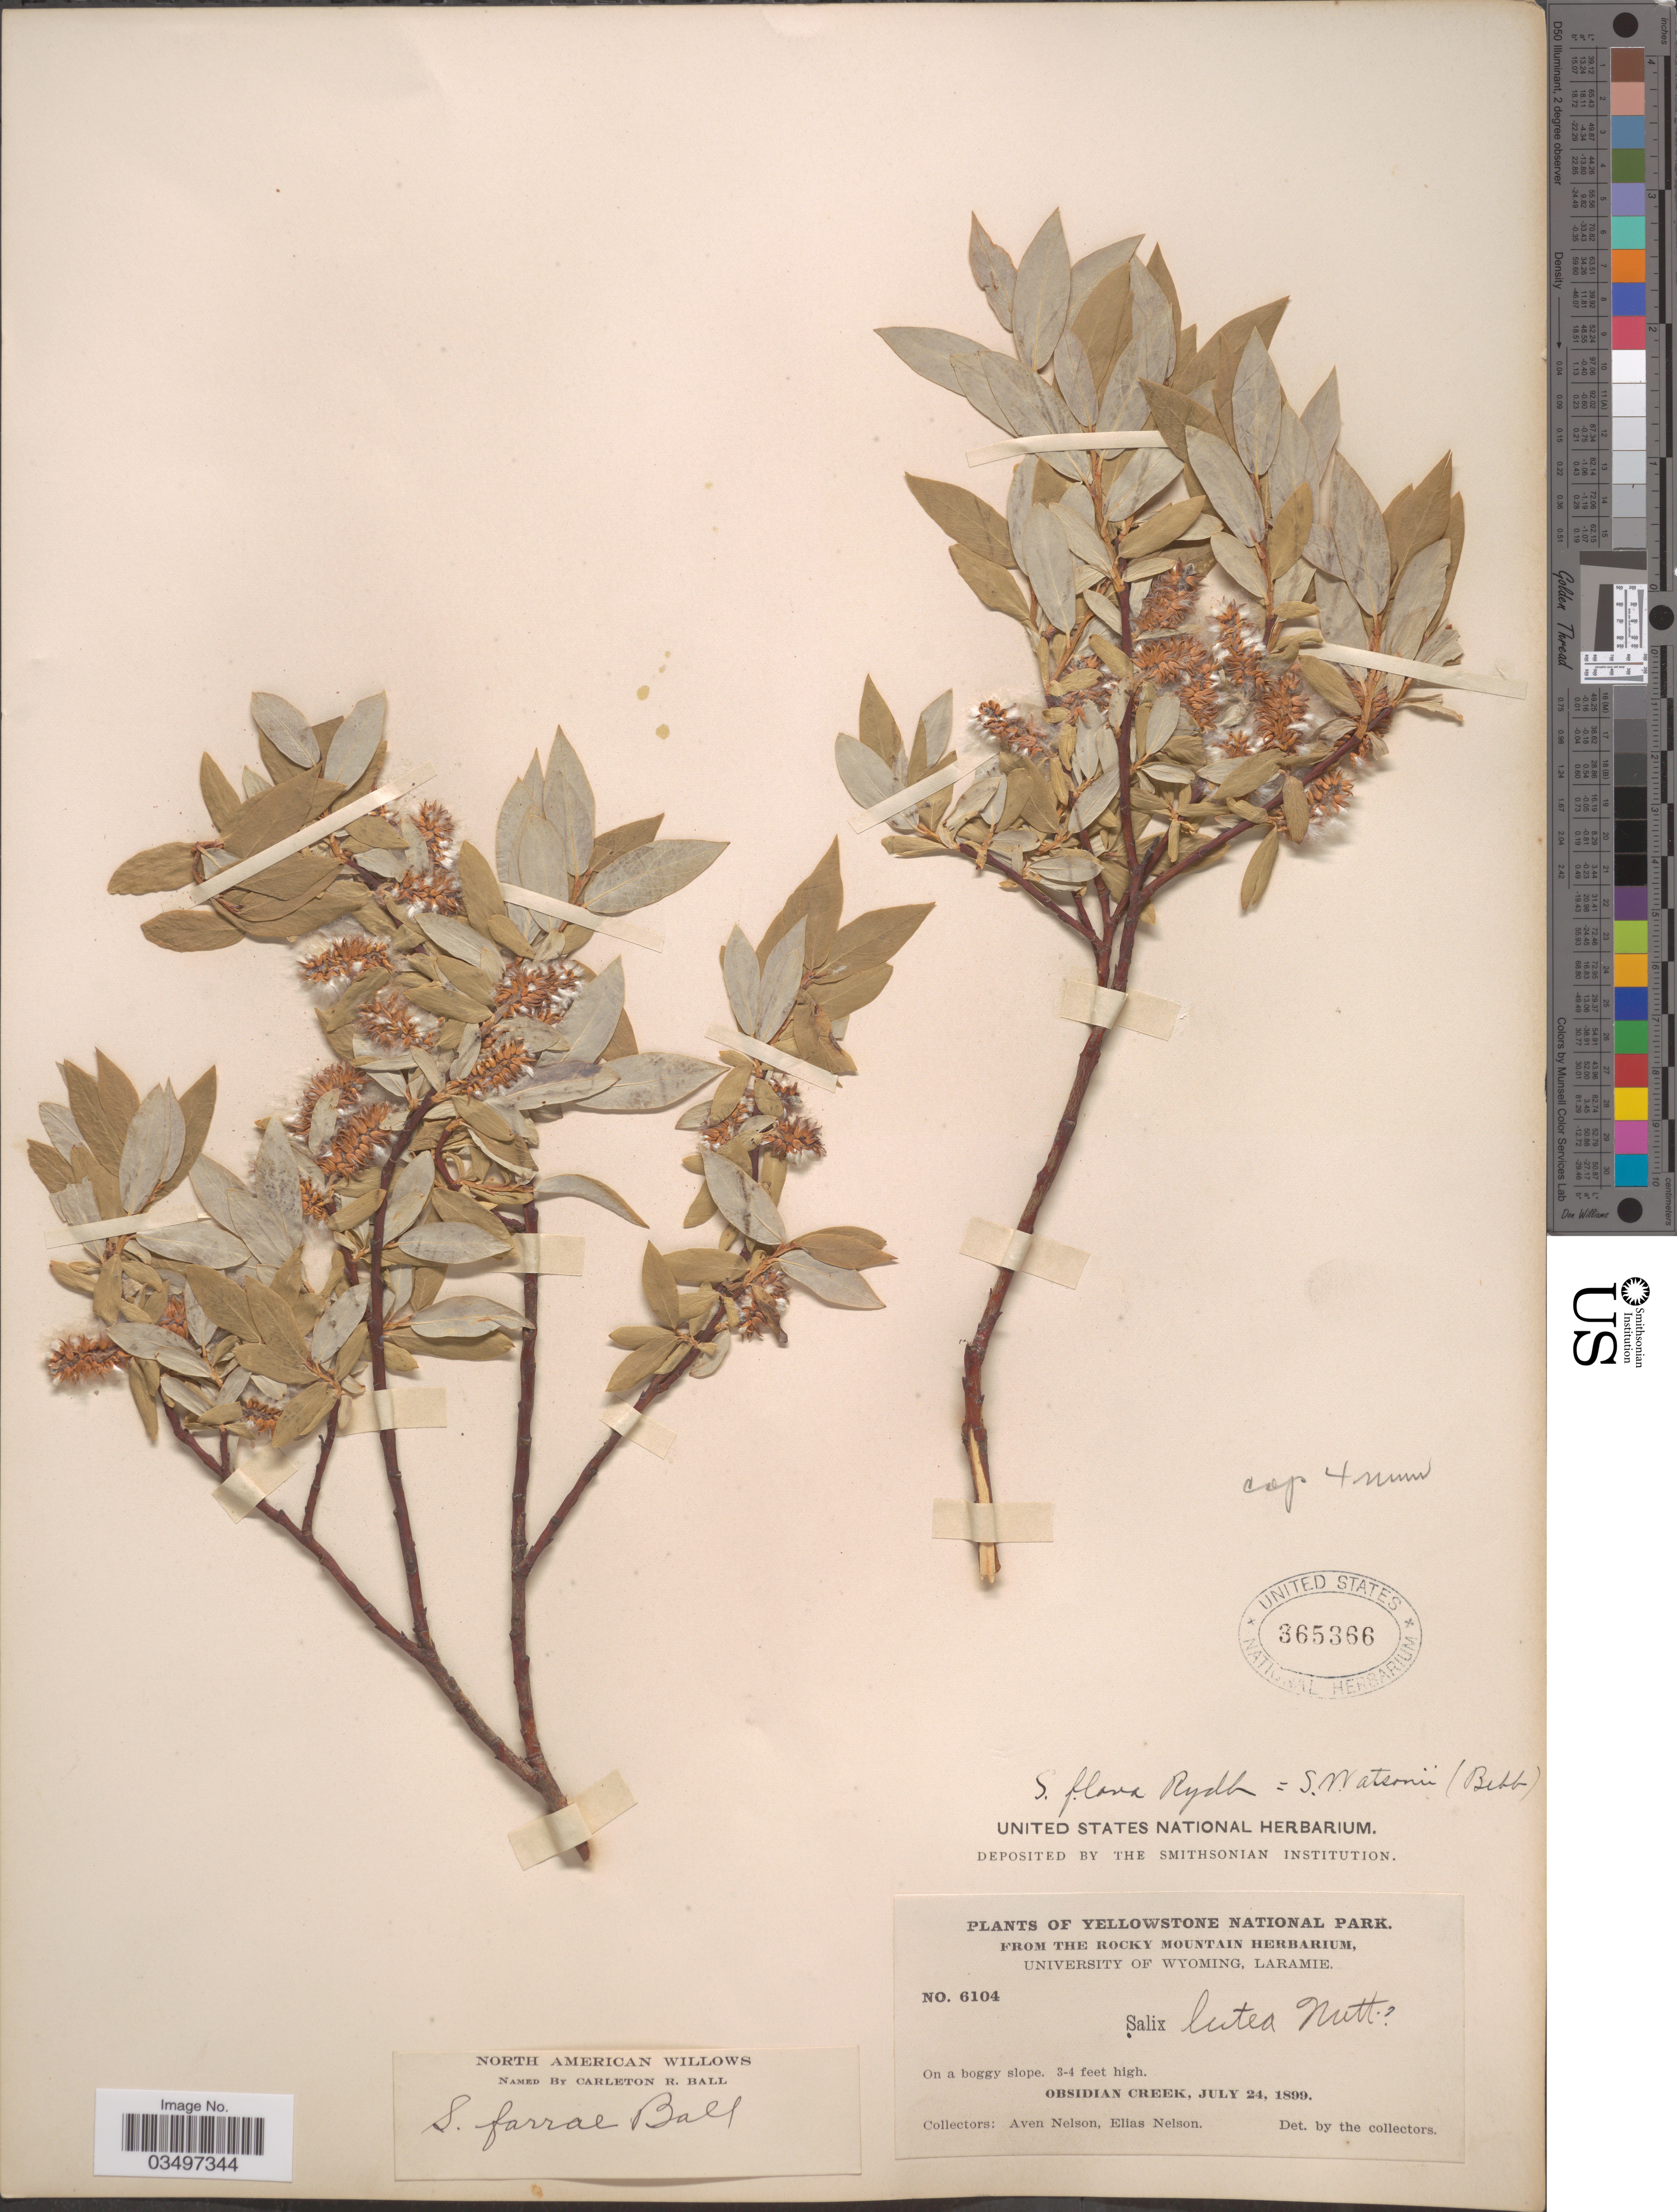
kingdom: Plantae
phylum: Tracheophyta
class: Magnoliopsida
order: Malpighiales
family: Salicaceae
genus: Salix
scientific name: Salix farrae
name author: C.R. Ball in Standl.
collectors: A. Nelson & E. Nelson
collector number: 6104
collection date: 1899-07-24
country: United States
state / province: Wyoming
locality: Yellowstone National Park. Obsidian Creek.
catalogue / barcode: US 365366